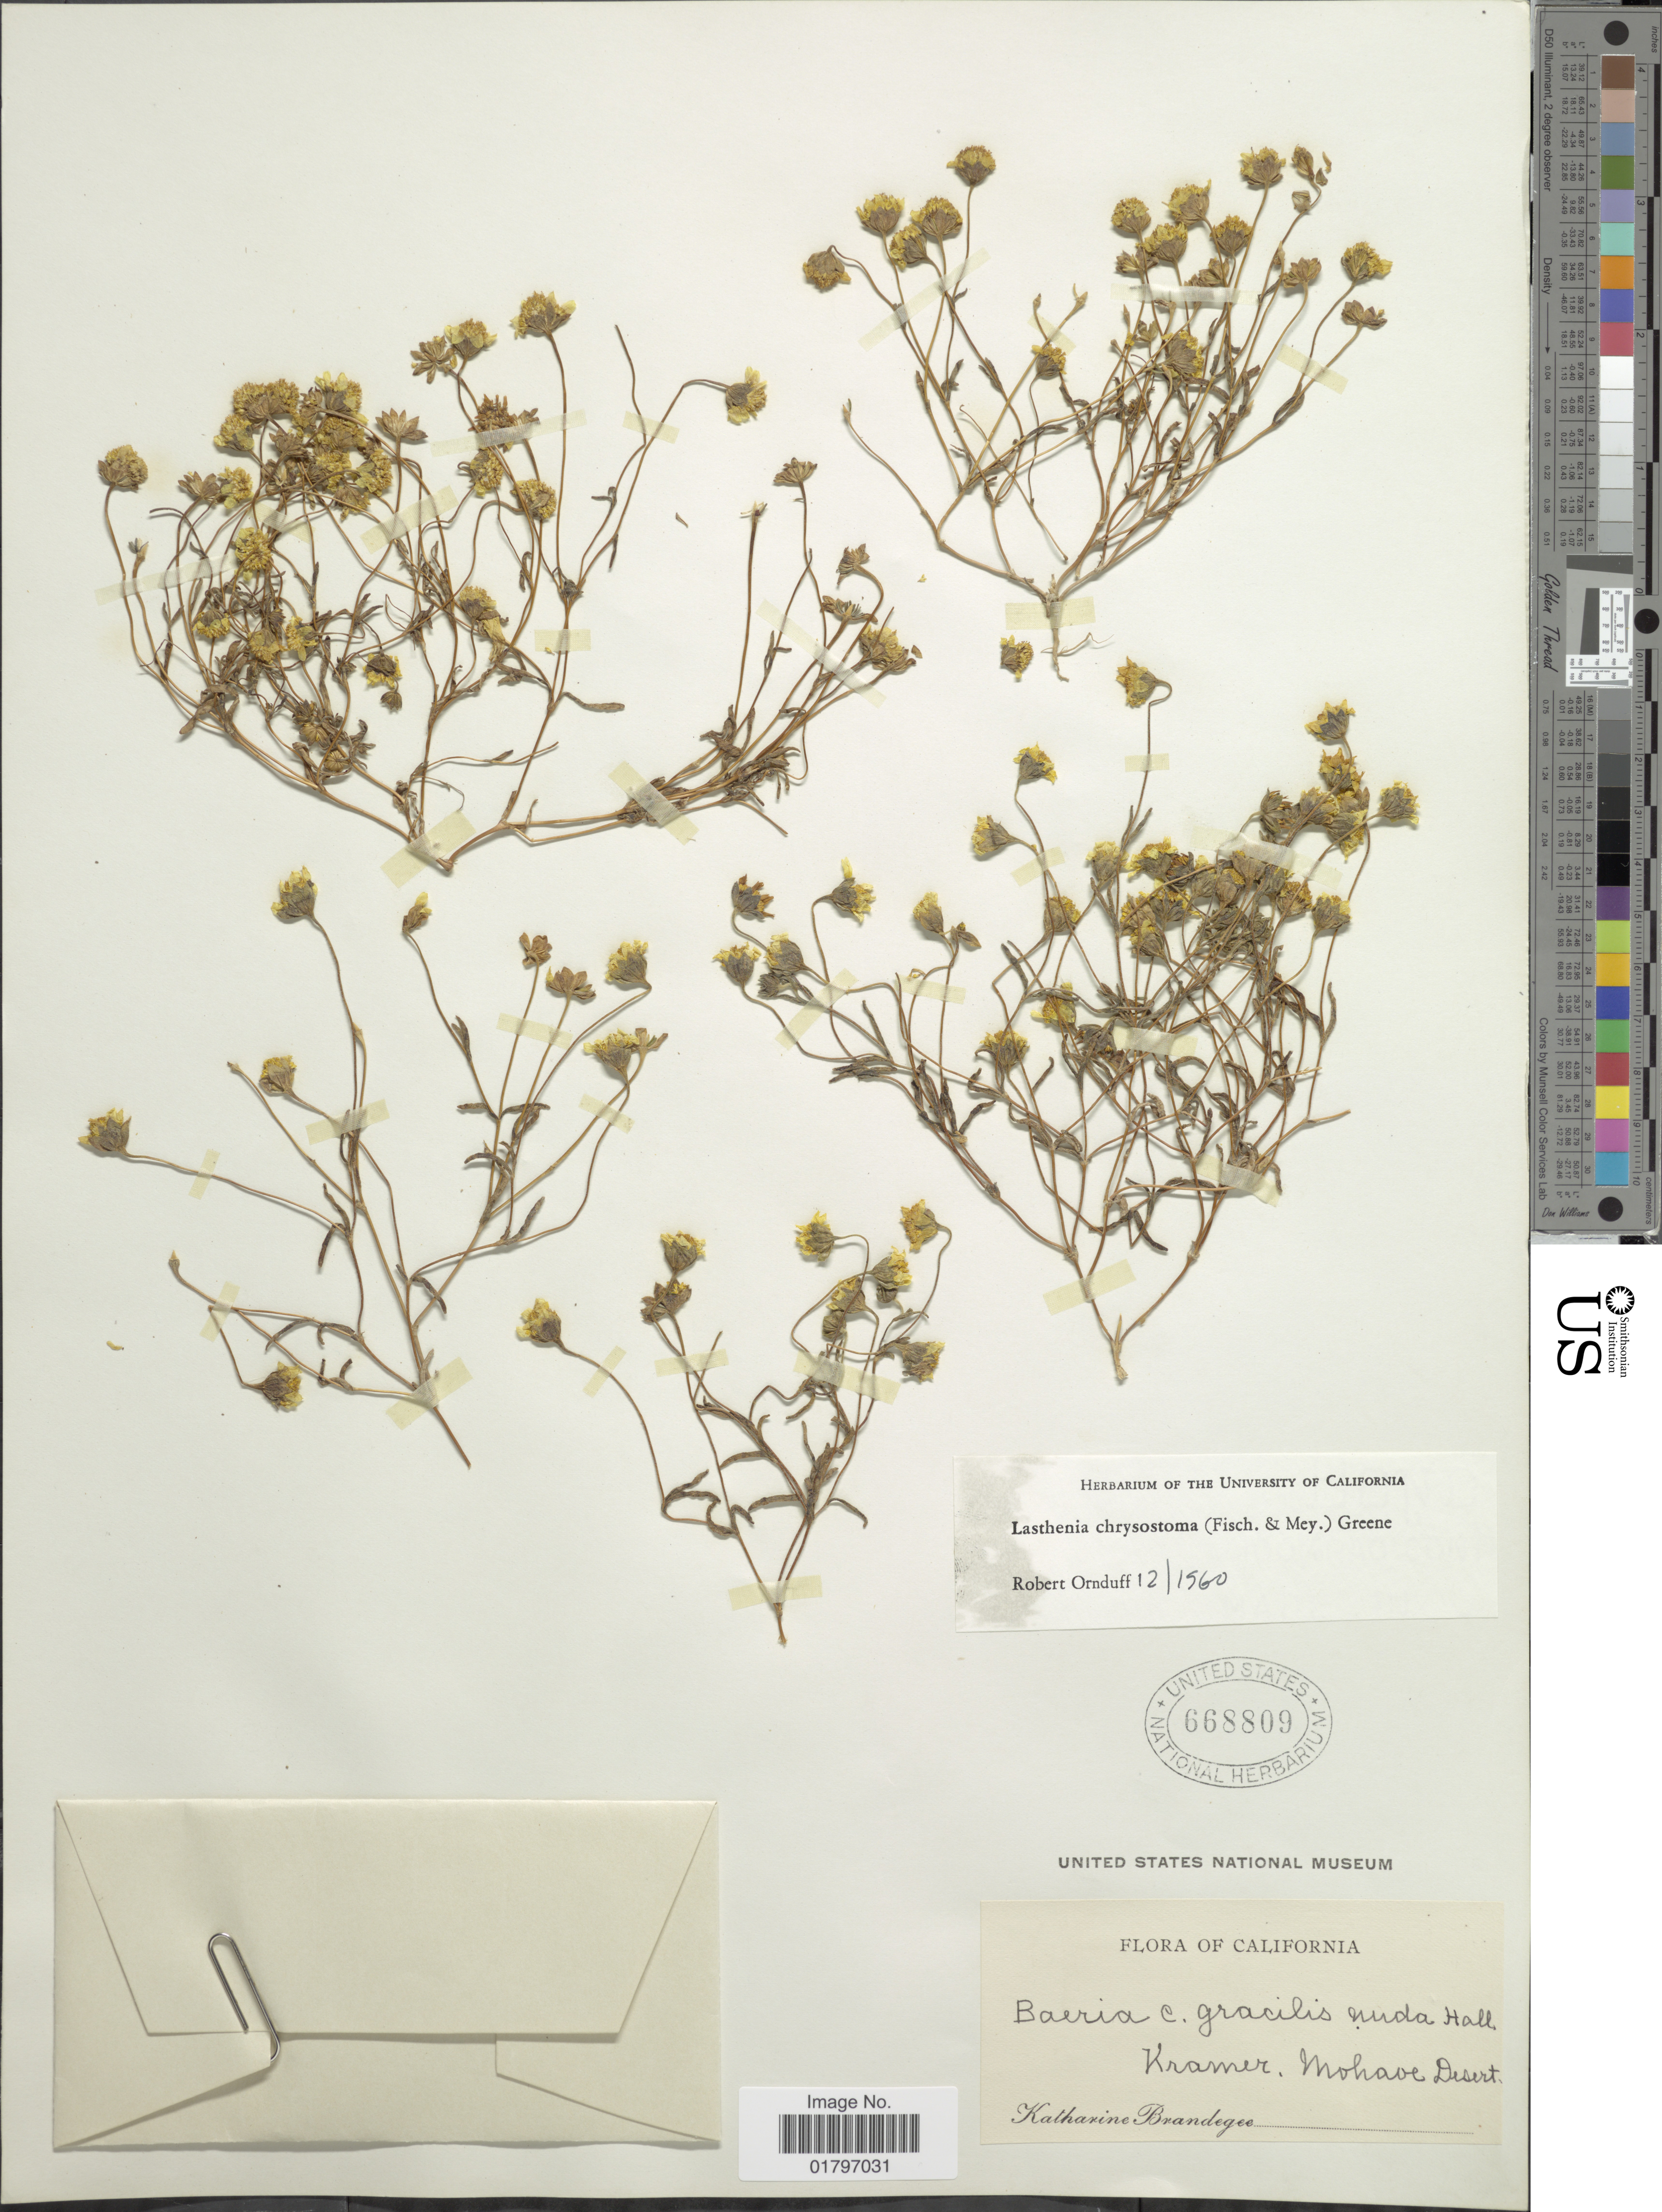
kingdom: Plantae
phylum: Tracheophyta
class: Magnoliopsida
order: Asterales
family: Asteraceae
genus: Lasthenia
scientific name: Lasthenia chrysostoma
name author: (Fisch. & C.A. Mey.) Greene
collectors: M. K. Brandegee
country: United States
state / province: California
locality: Kramer, Mohaoe Desert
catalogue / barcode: US 668809